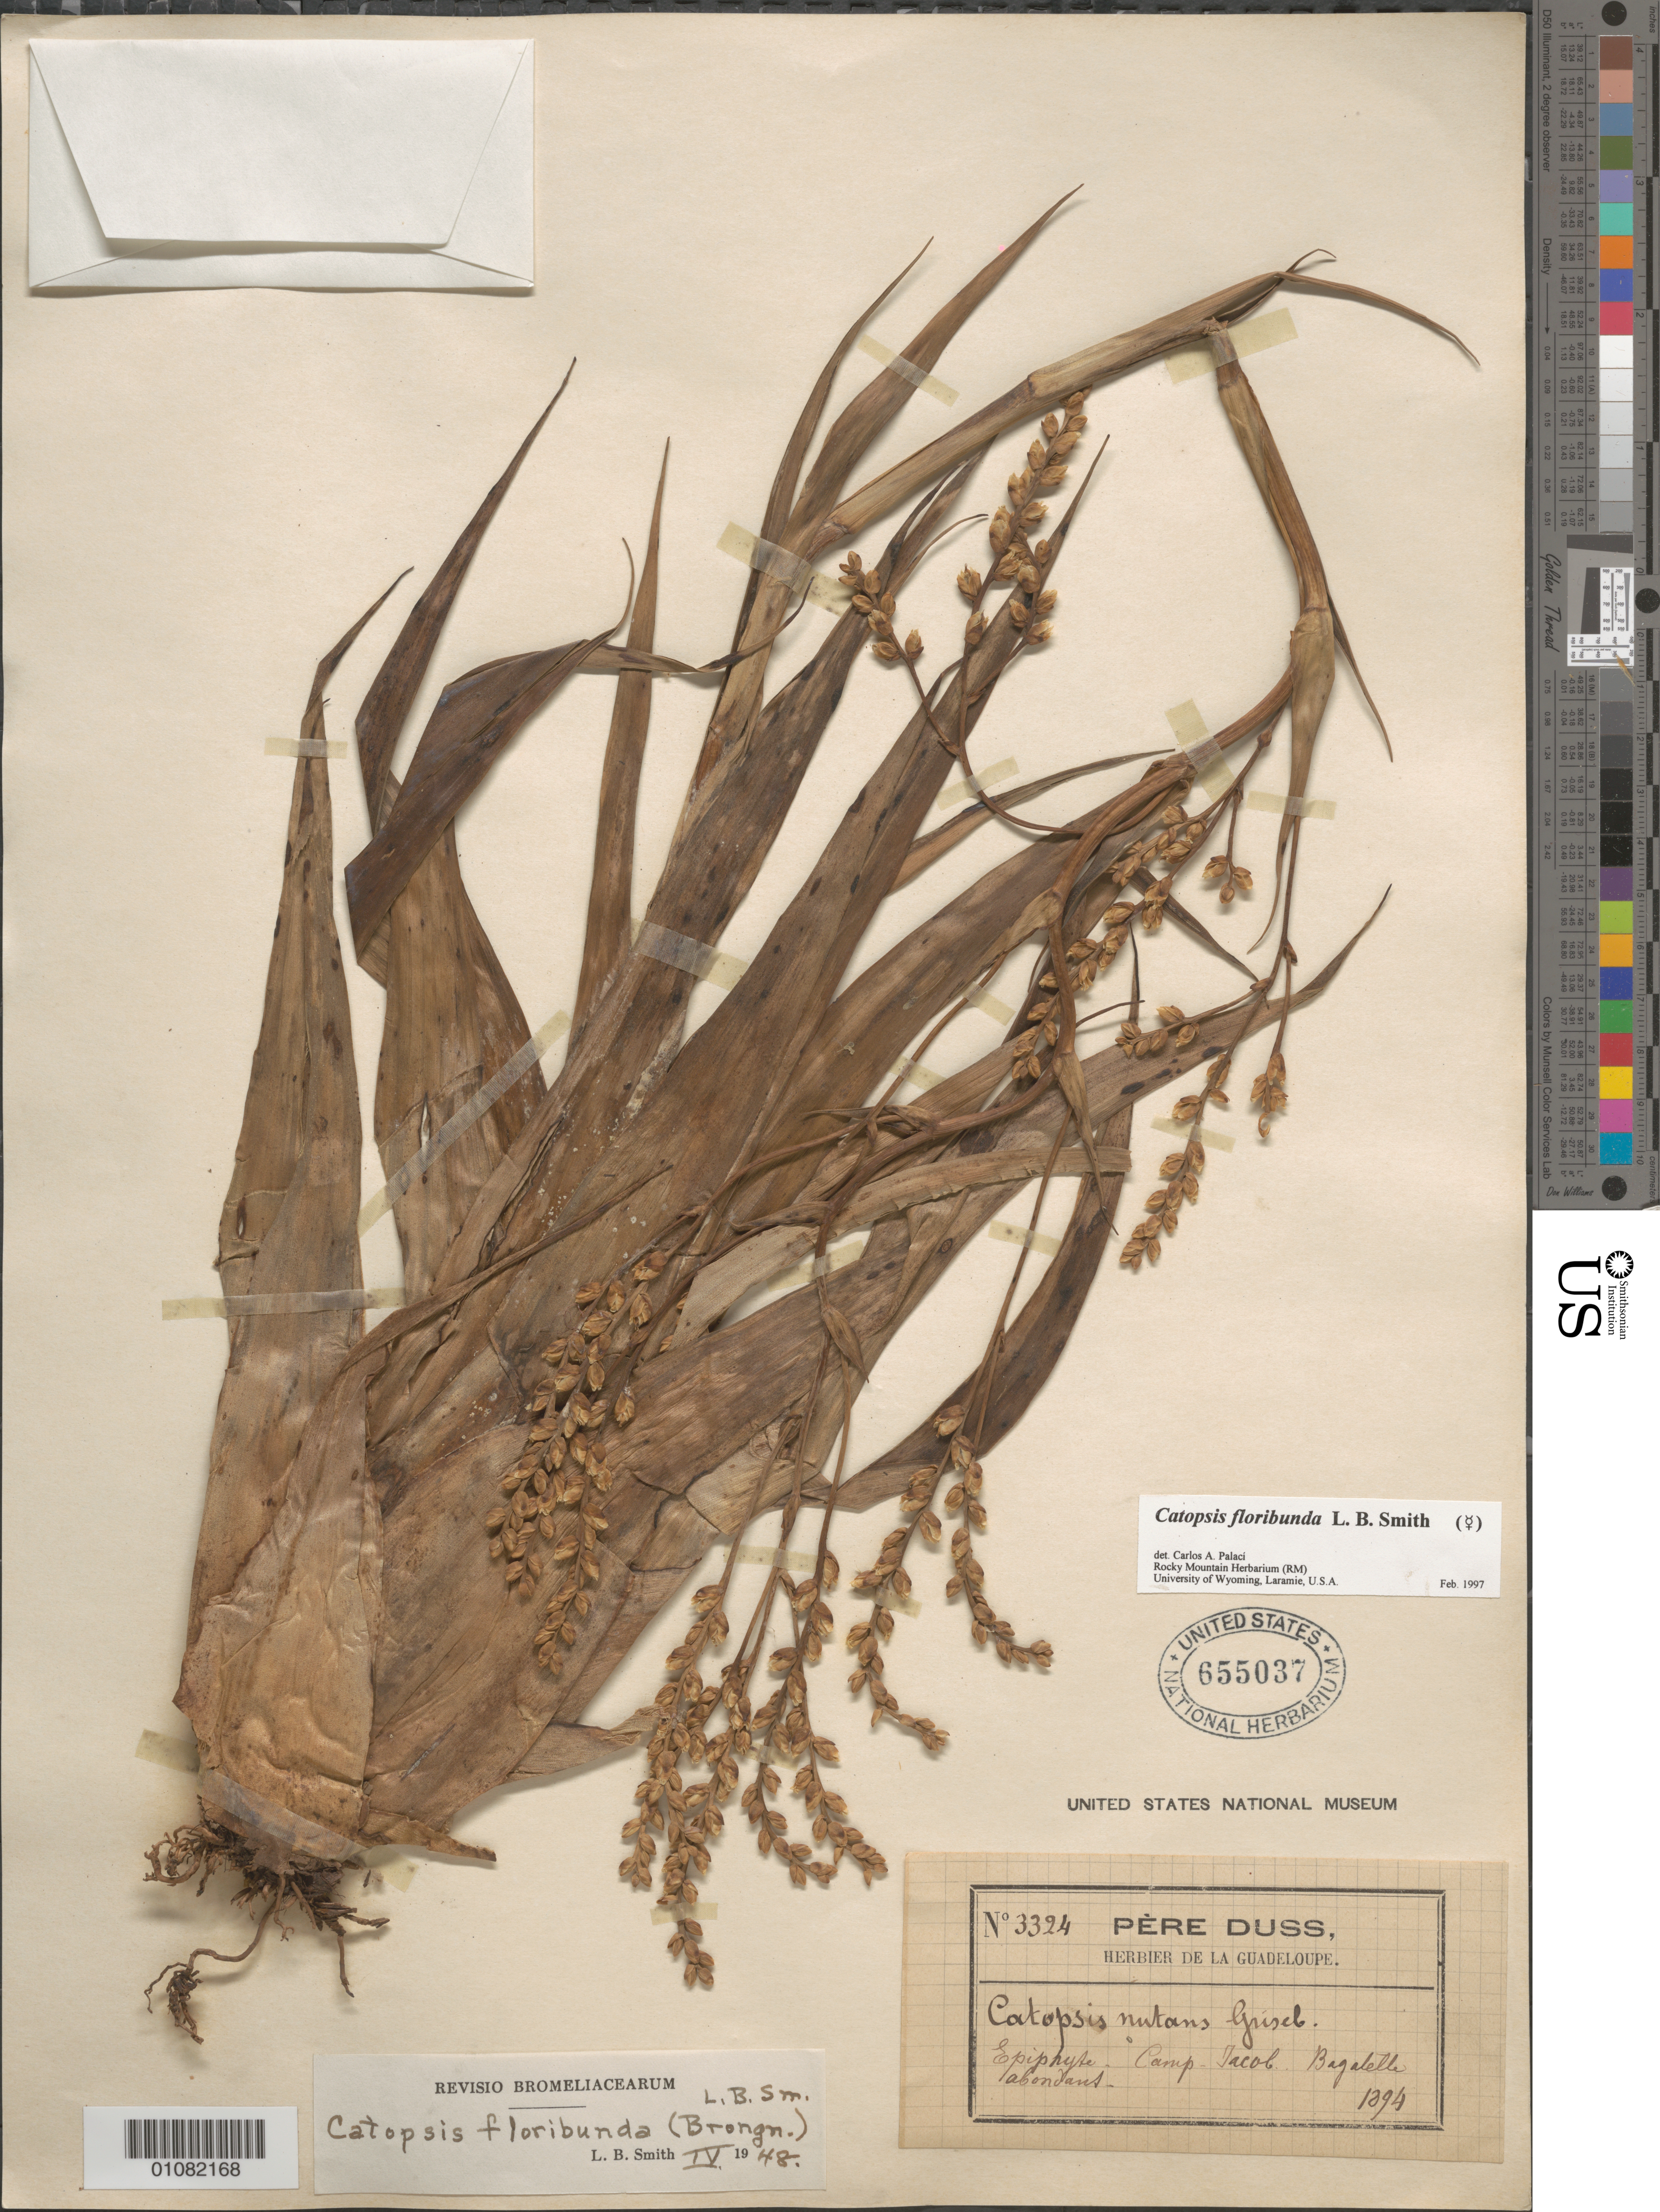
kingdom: Plantae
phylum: Tracheophyta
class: Liliopsida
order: Poales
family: Bromeliaceae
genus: Catopsis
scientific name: Catopsis floribunda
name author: L.B. Sm.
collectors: Père Duss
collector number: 3324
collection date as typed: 1894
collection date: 1894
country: Guadeloupe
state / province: St. Claude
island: Basse Terre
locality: Camp Jacob, Bagatelle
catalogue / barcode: US 655037